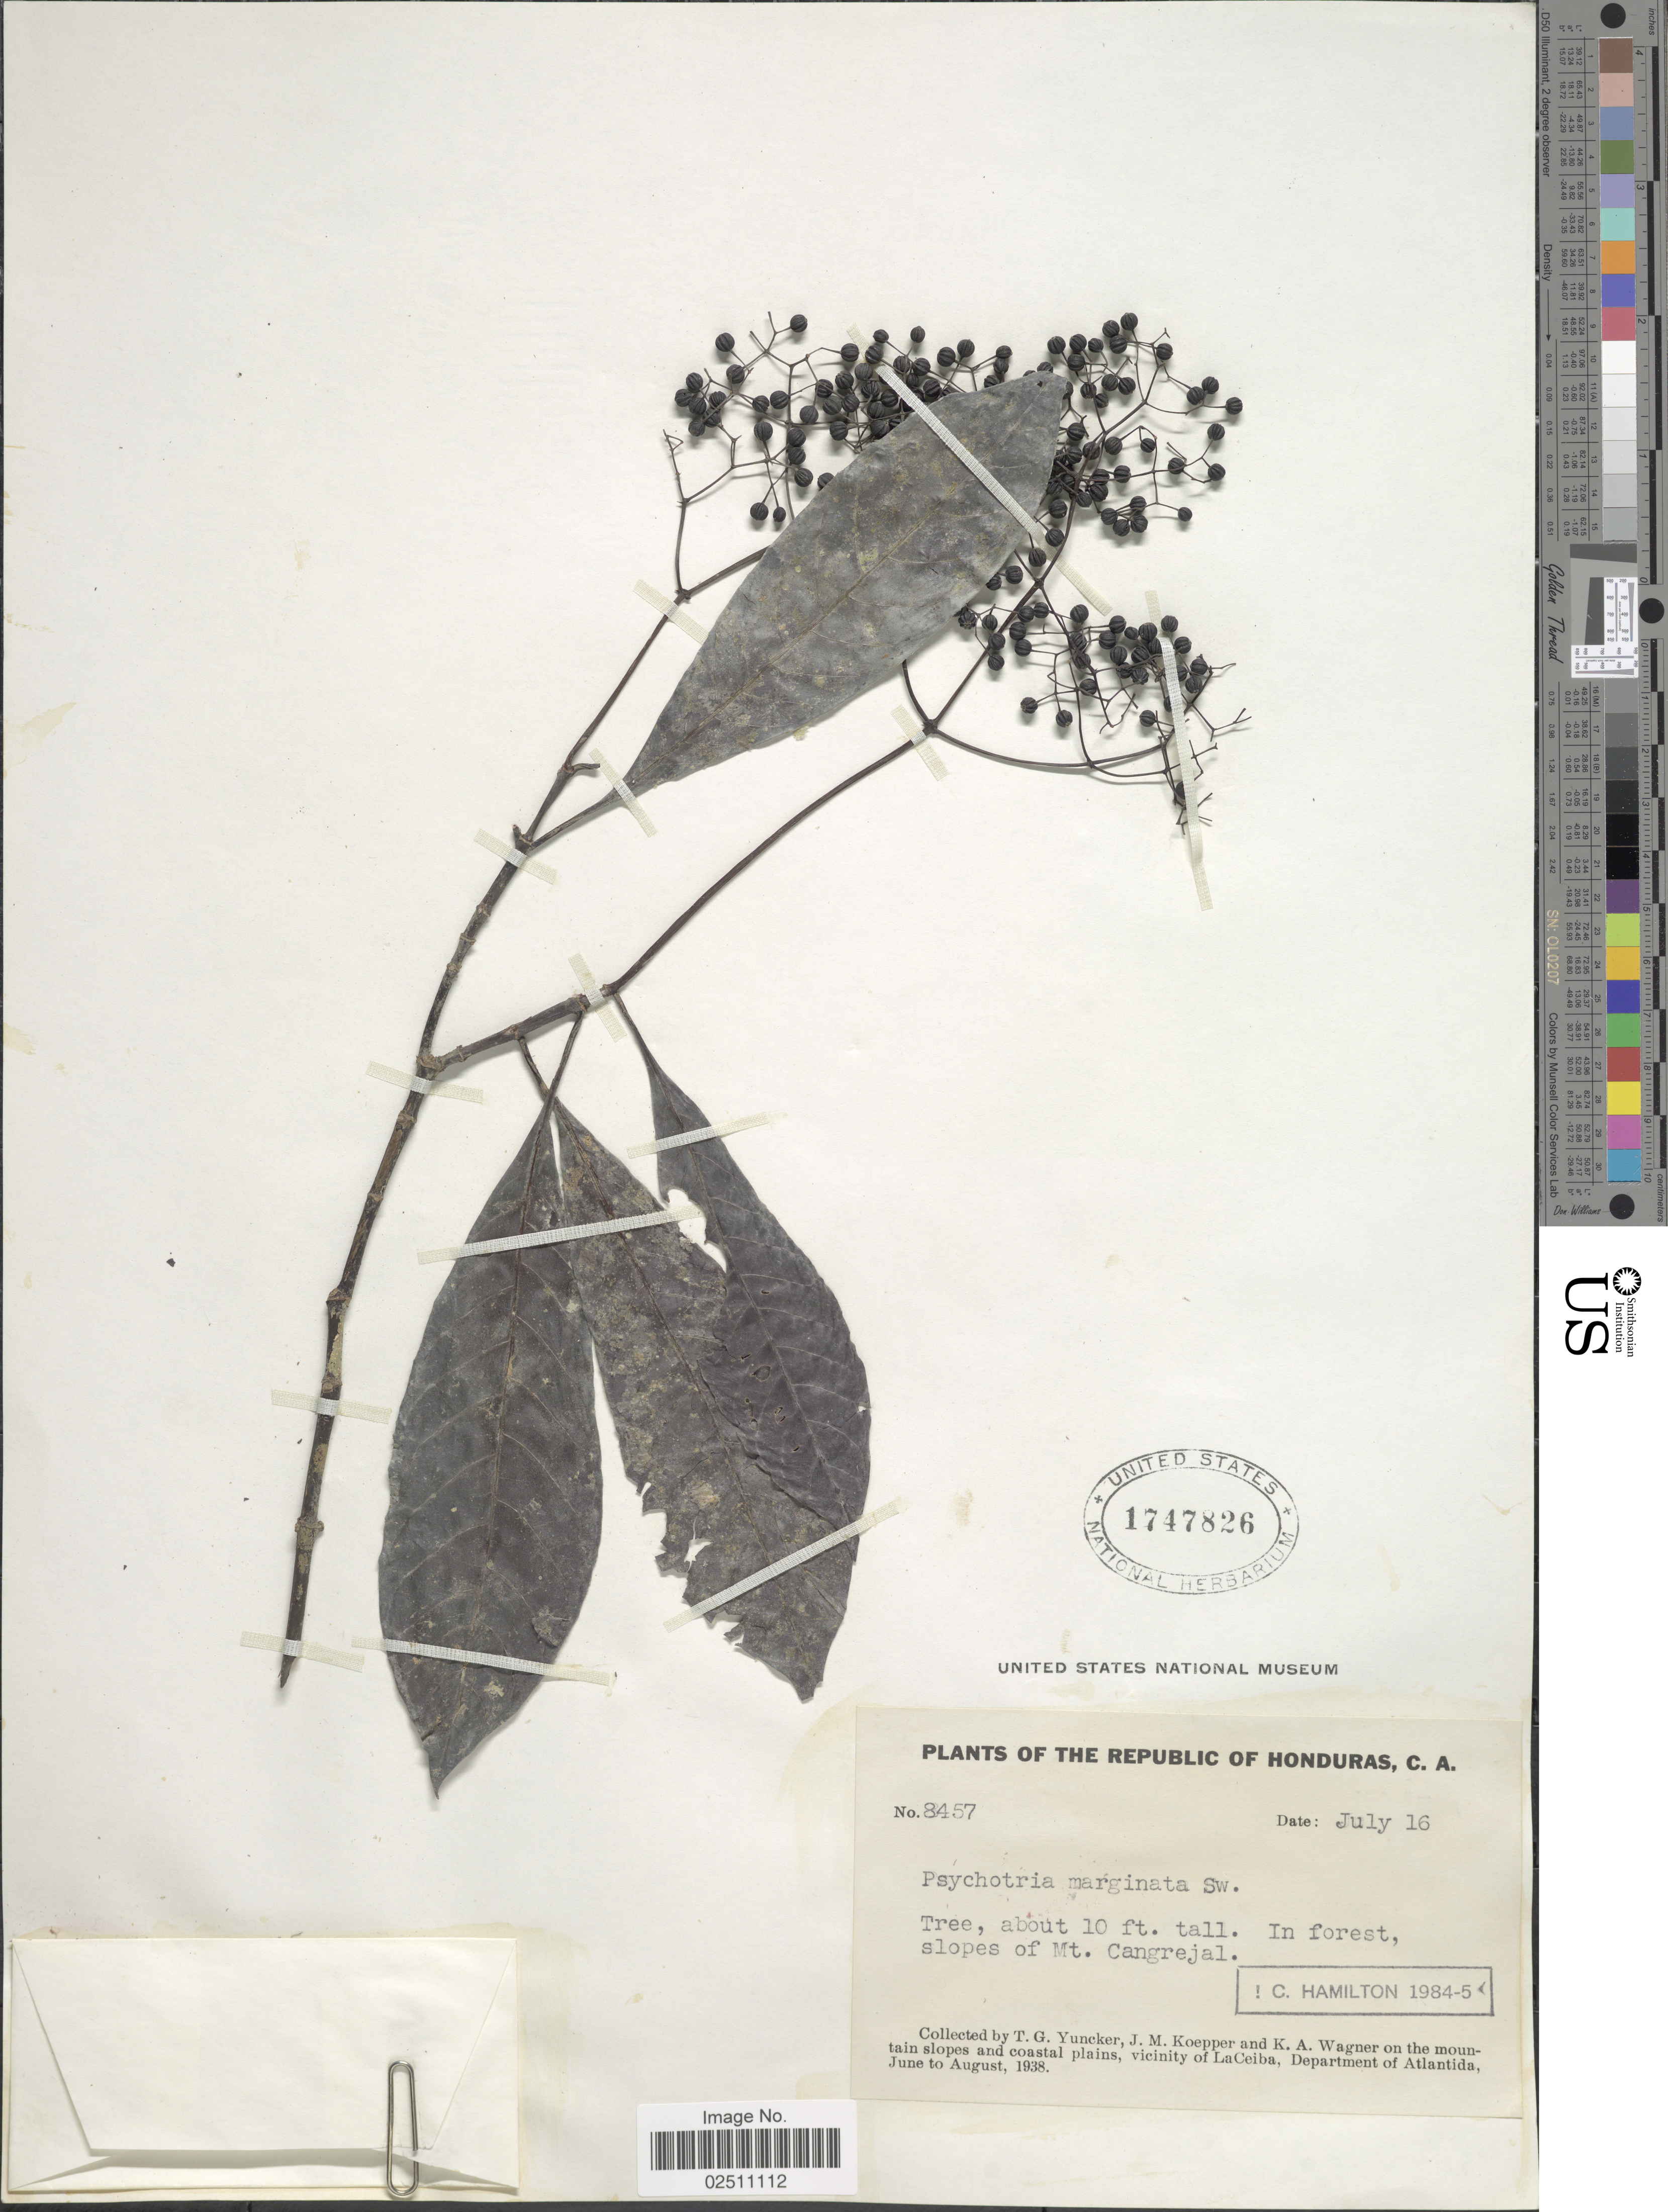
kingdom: Plantae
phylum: Tracheophyta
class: Magnoliopsida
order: Gentianales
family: Rubiaceae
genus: Psychotria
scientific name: Psychotria marginata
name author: Sw.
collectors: T. G. Yuncker, J. M. Koepper & A. Wagner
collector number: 8457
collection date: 1938-07-16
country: Honduras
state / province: Atlántida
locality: In forest, slopes of Mt. Cangrejal, on the mountain slopes and coastal plains, vicinity of LaCeiba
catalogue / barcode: US 1747826